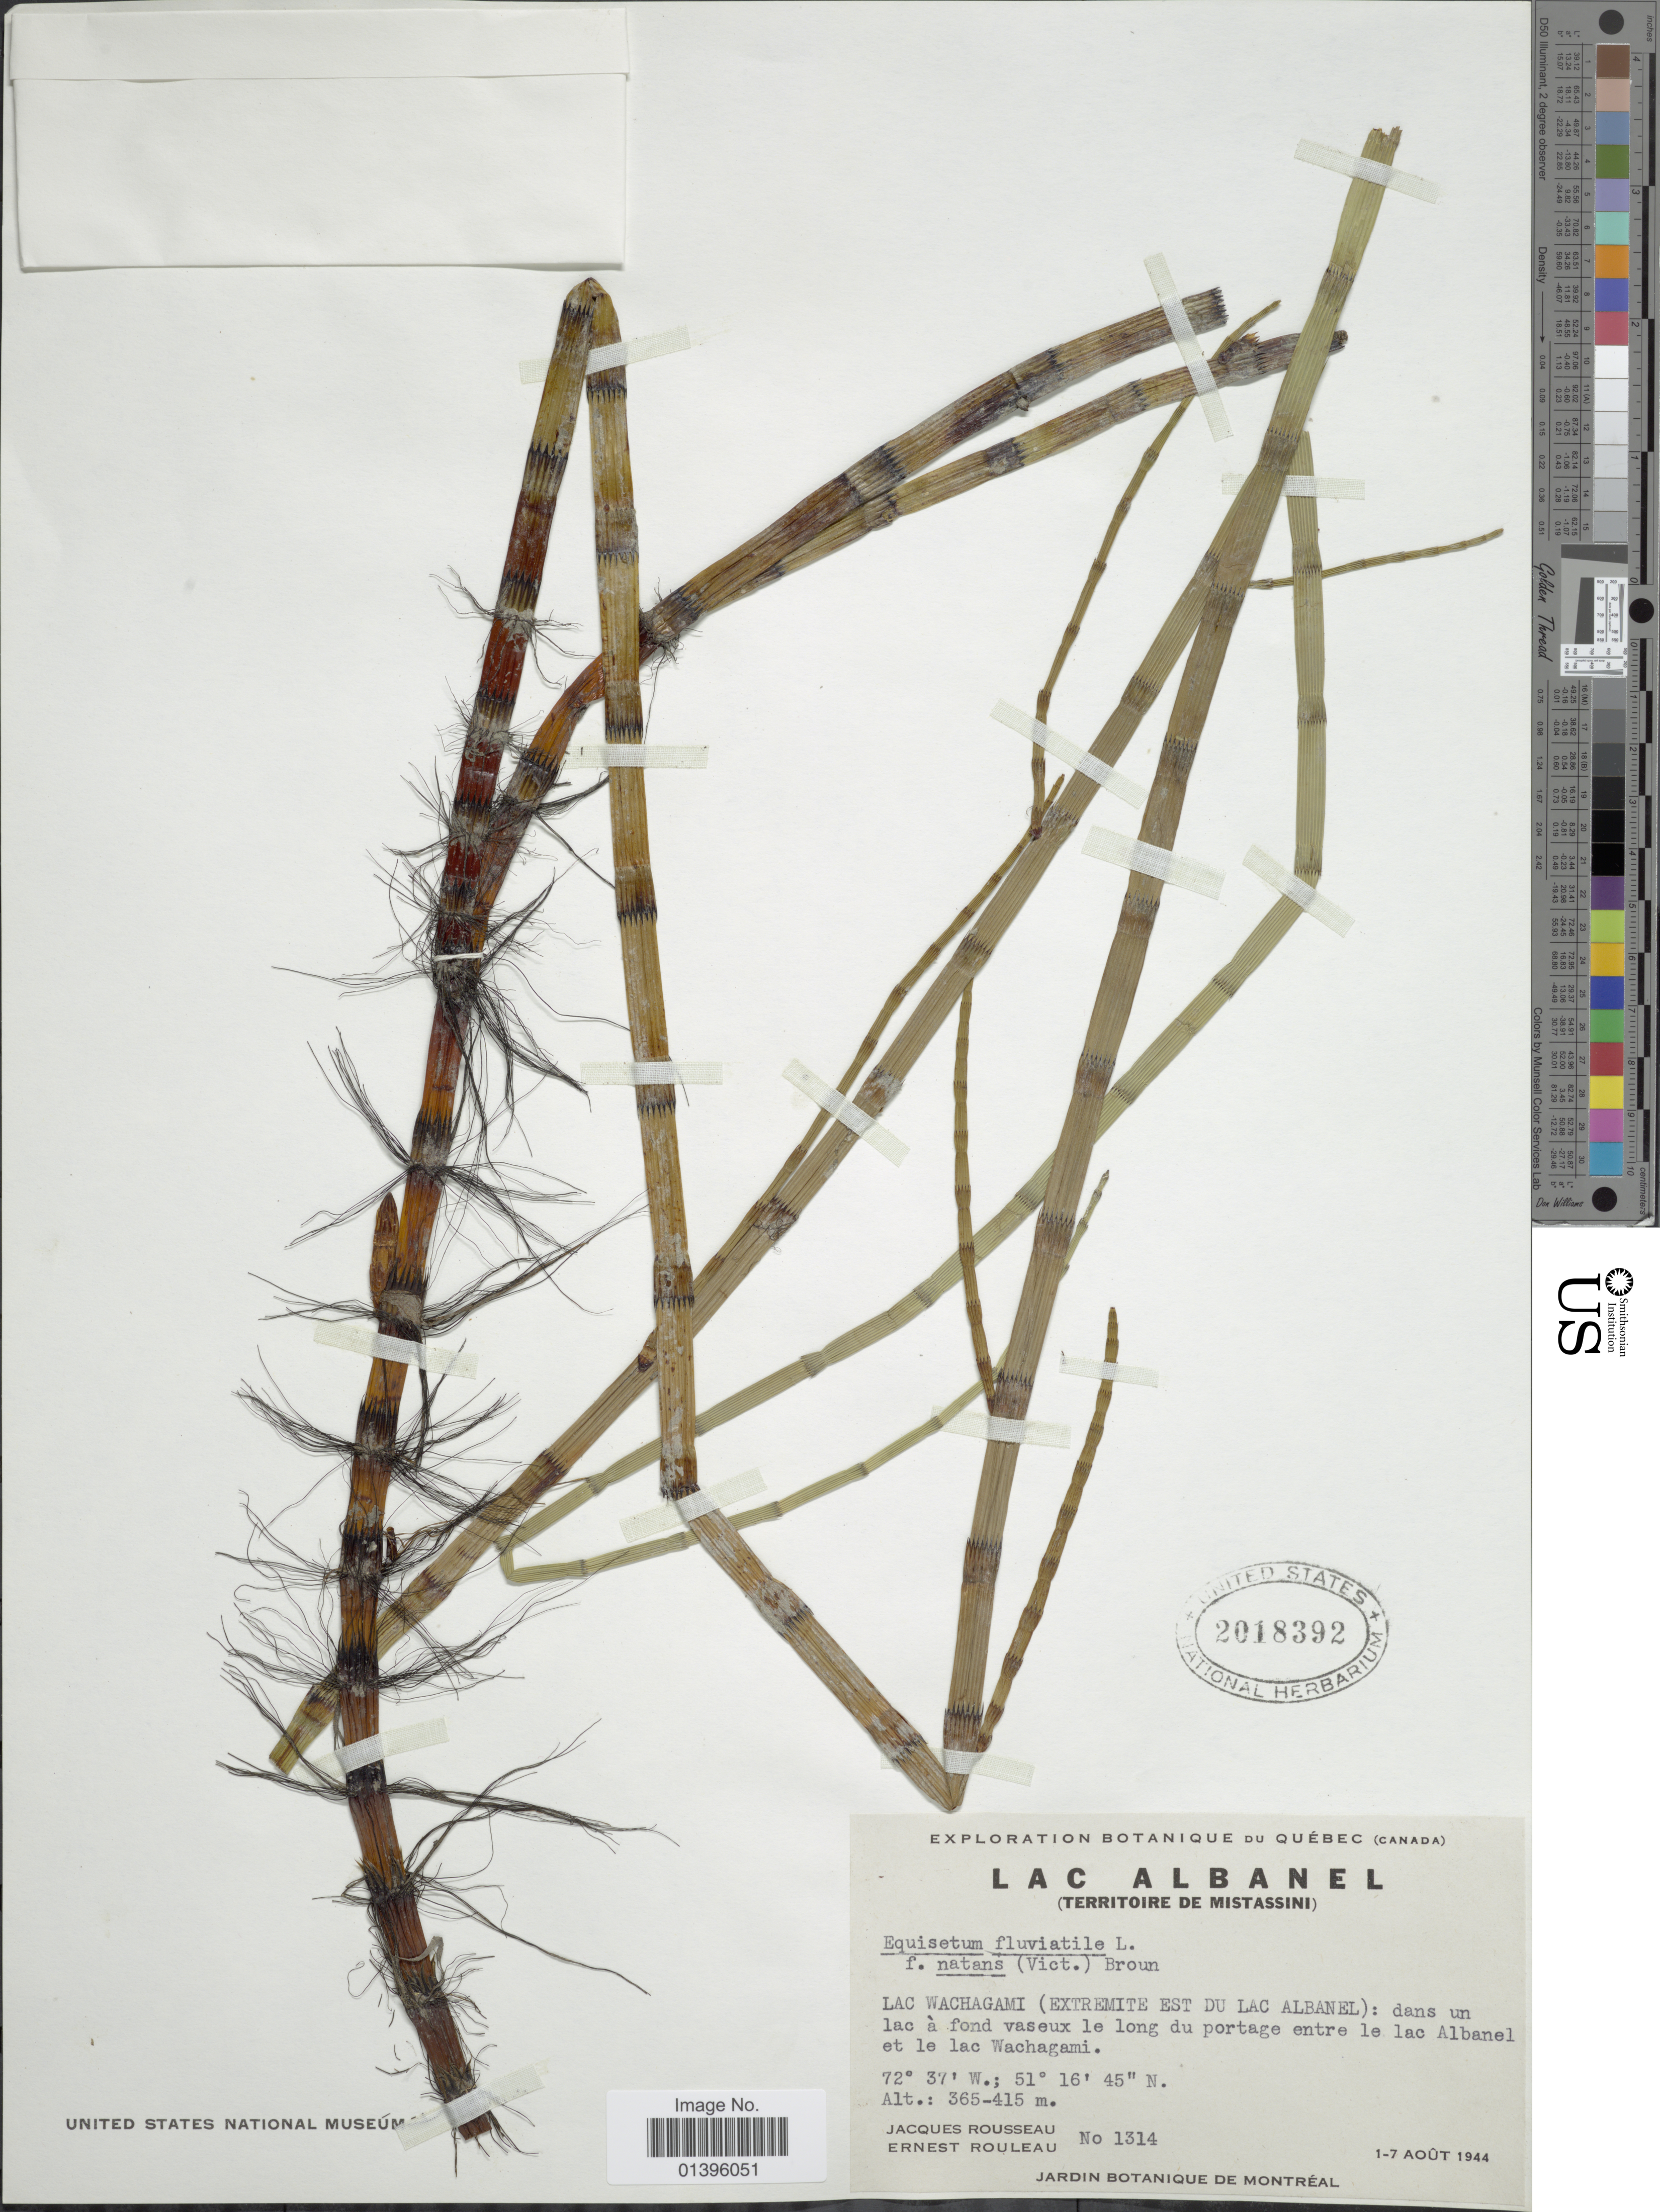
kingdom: Plantae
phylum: Tracheophyta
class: Polypodiopsida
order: Equisetales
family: Equisetaceae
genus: Equisetum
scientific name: Equisetum fluviatile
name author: L.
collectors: J. Rousseau & J. Rouleau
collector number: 1314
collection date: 1944-08-01/1944-08-07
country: Canada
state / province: Quebec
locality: Lac Albanel (Territoire de Mistassini). Lac Wachagami (Extremite Est du Lac Albanel): dans un lac à fond vaseux le long du portage entre le lac Albanel et le lac Wachagami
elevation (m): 365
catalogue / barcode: US 2018392